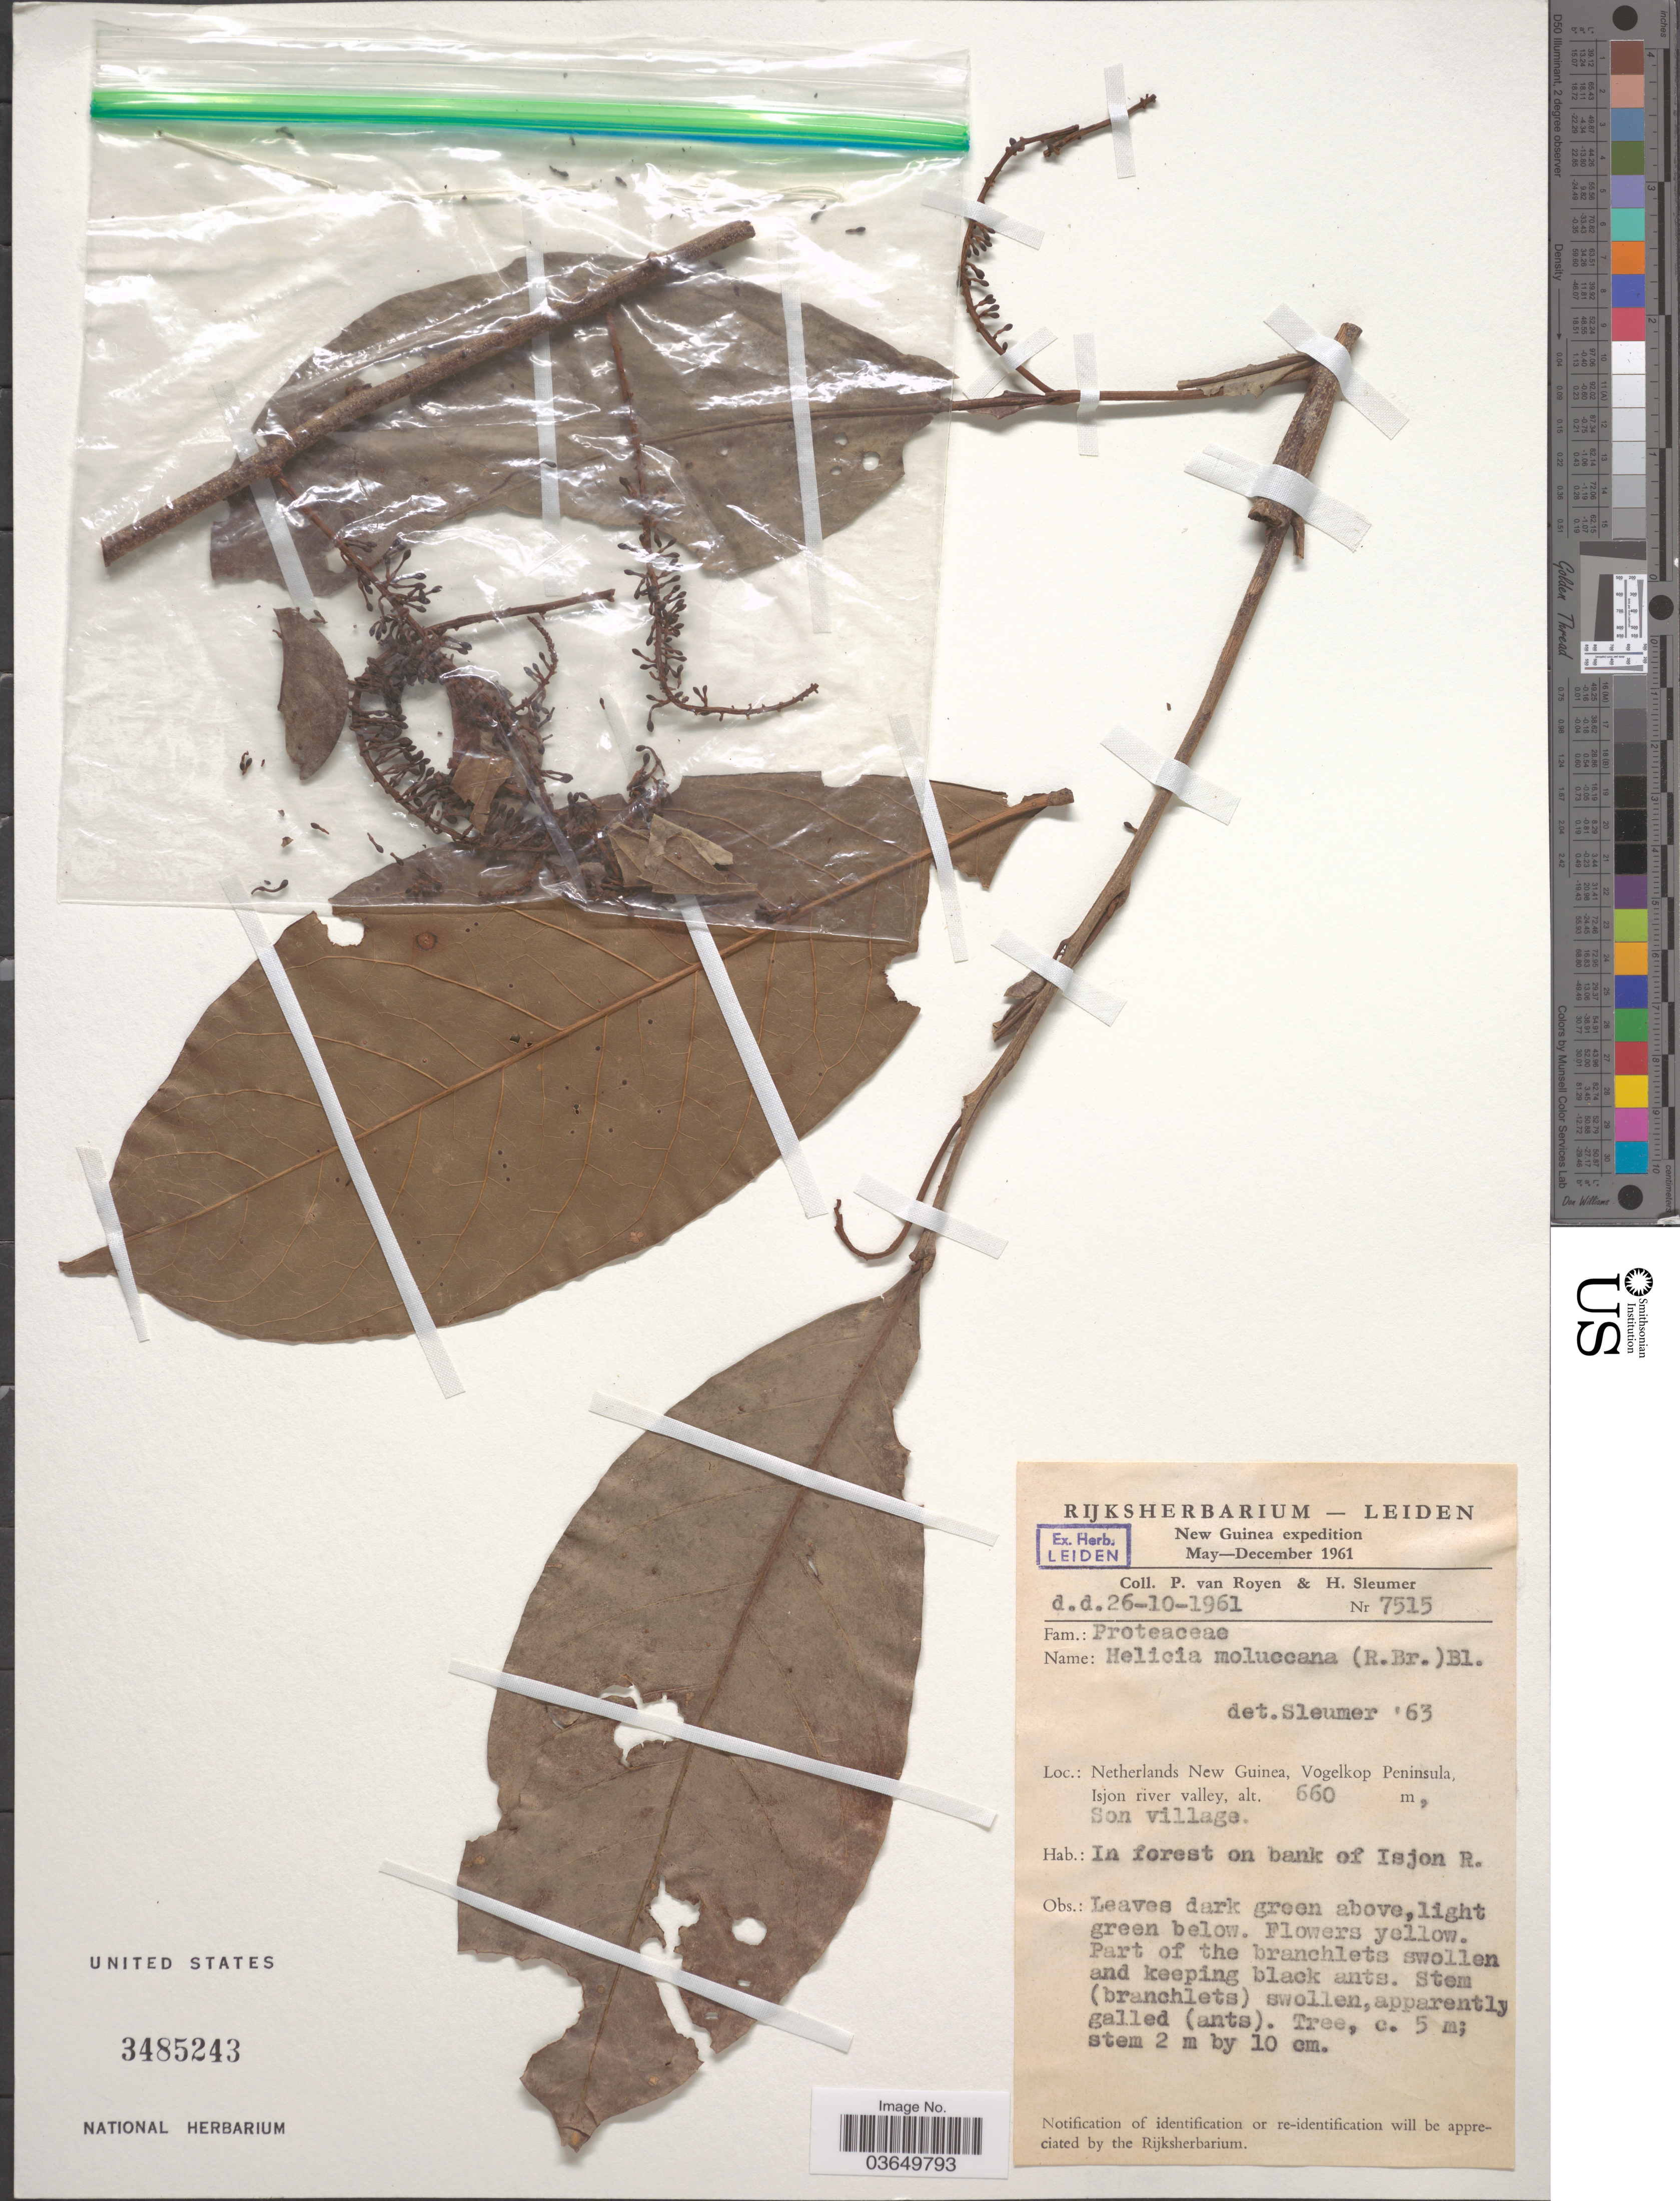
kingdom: Plantae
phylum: Tracheophyta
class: Magnoliopsida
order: Proteales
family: Proteaceae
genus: Helicia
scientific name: Helicia moluccana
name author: (R. Br.) Blume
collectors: P. van Royen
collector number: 7515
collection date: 1961-10-26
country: Indonesia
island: New Guinea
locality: Netherlands New Guinea, Vogelkop Peninsula, Isjon river valley. Son village.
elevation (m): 660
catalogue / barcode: US 3485243